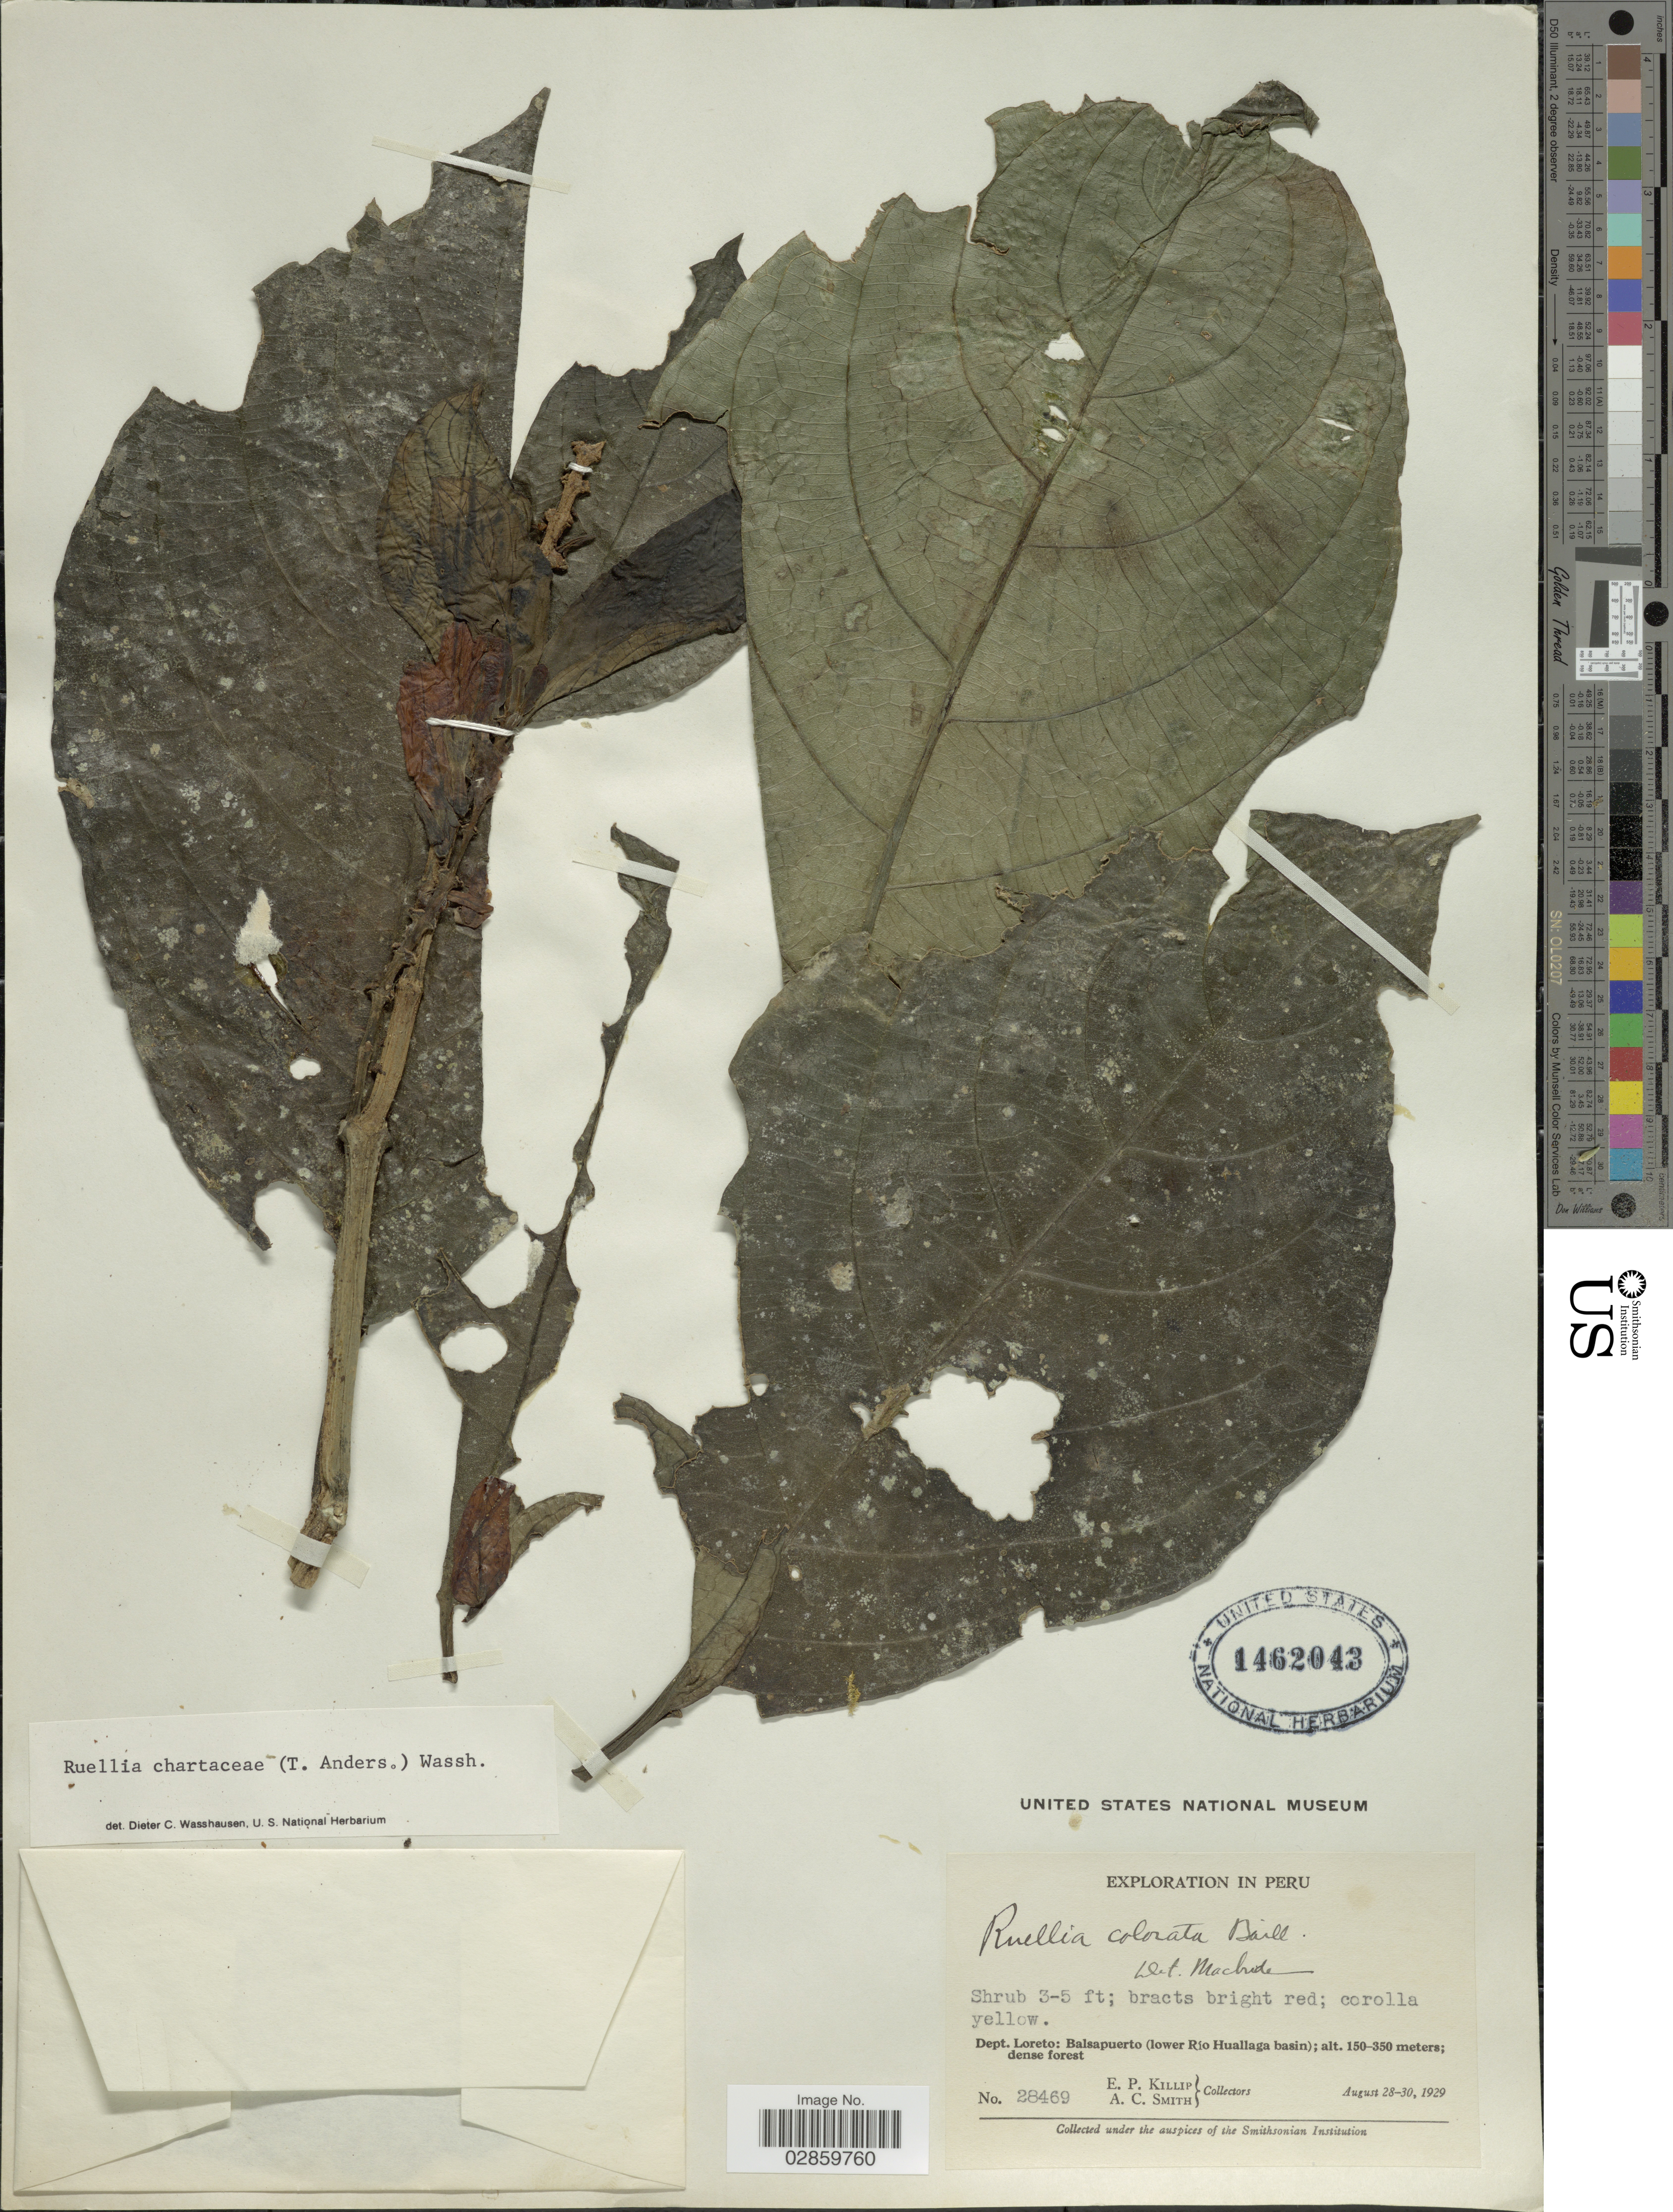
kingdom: Plantae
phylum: Tracheophyta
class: Magnoliopsida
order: Lamiales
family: Acanthaceae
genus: Ruellia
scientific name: Ruellia chartacea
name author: (T. Anderson) Wassh.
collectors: E. P. Killip & A. C. Smith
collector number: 28469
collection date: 1929-08-28/1929-08-30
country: Peru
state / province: Loreto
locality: Dept. Loreto: Balsapuerto (lower Río Huallaga basin).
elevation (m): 150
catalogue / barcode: US 1462043